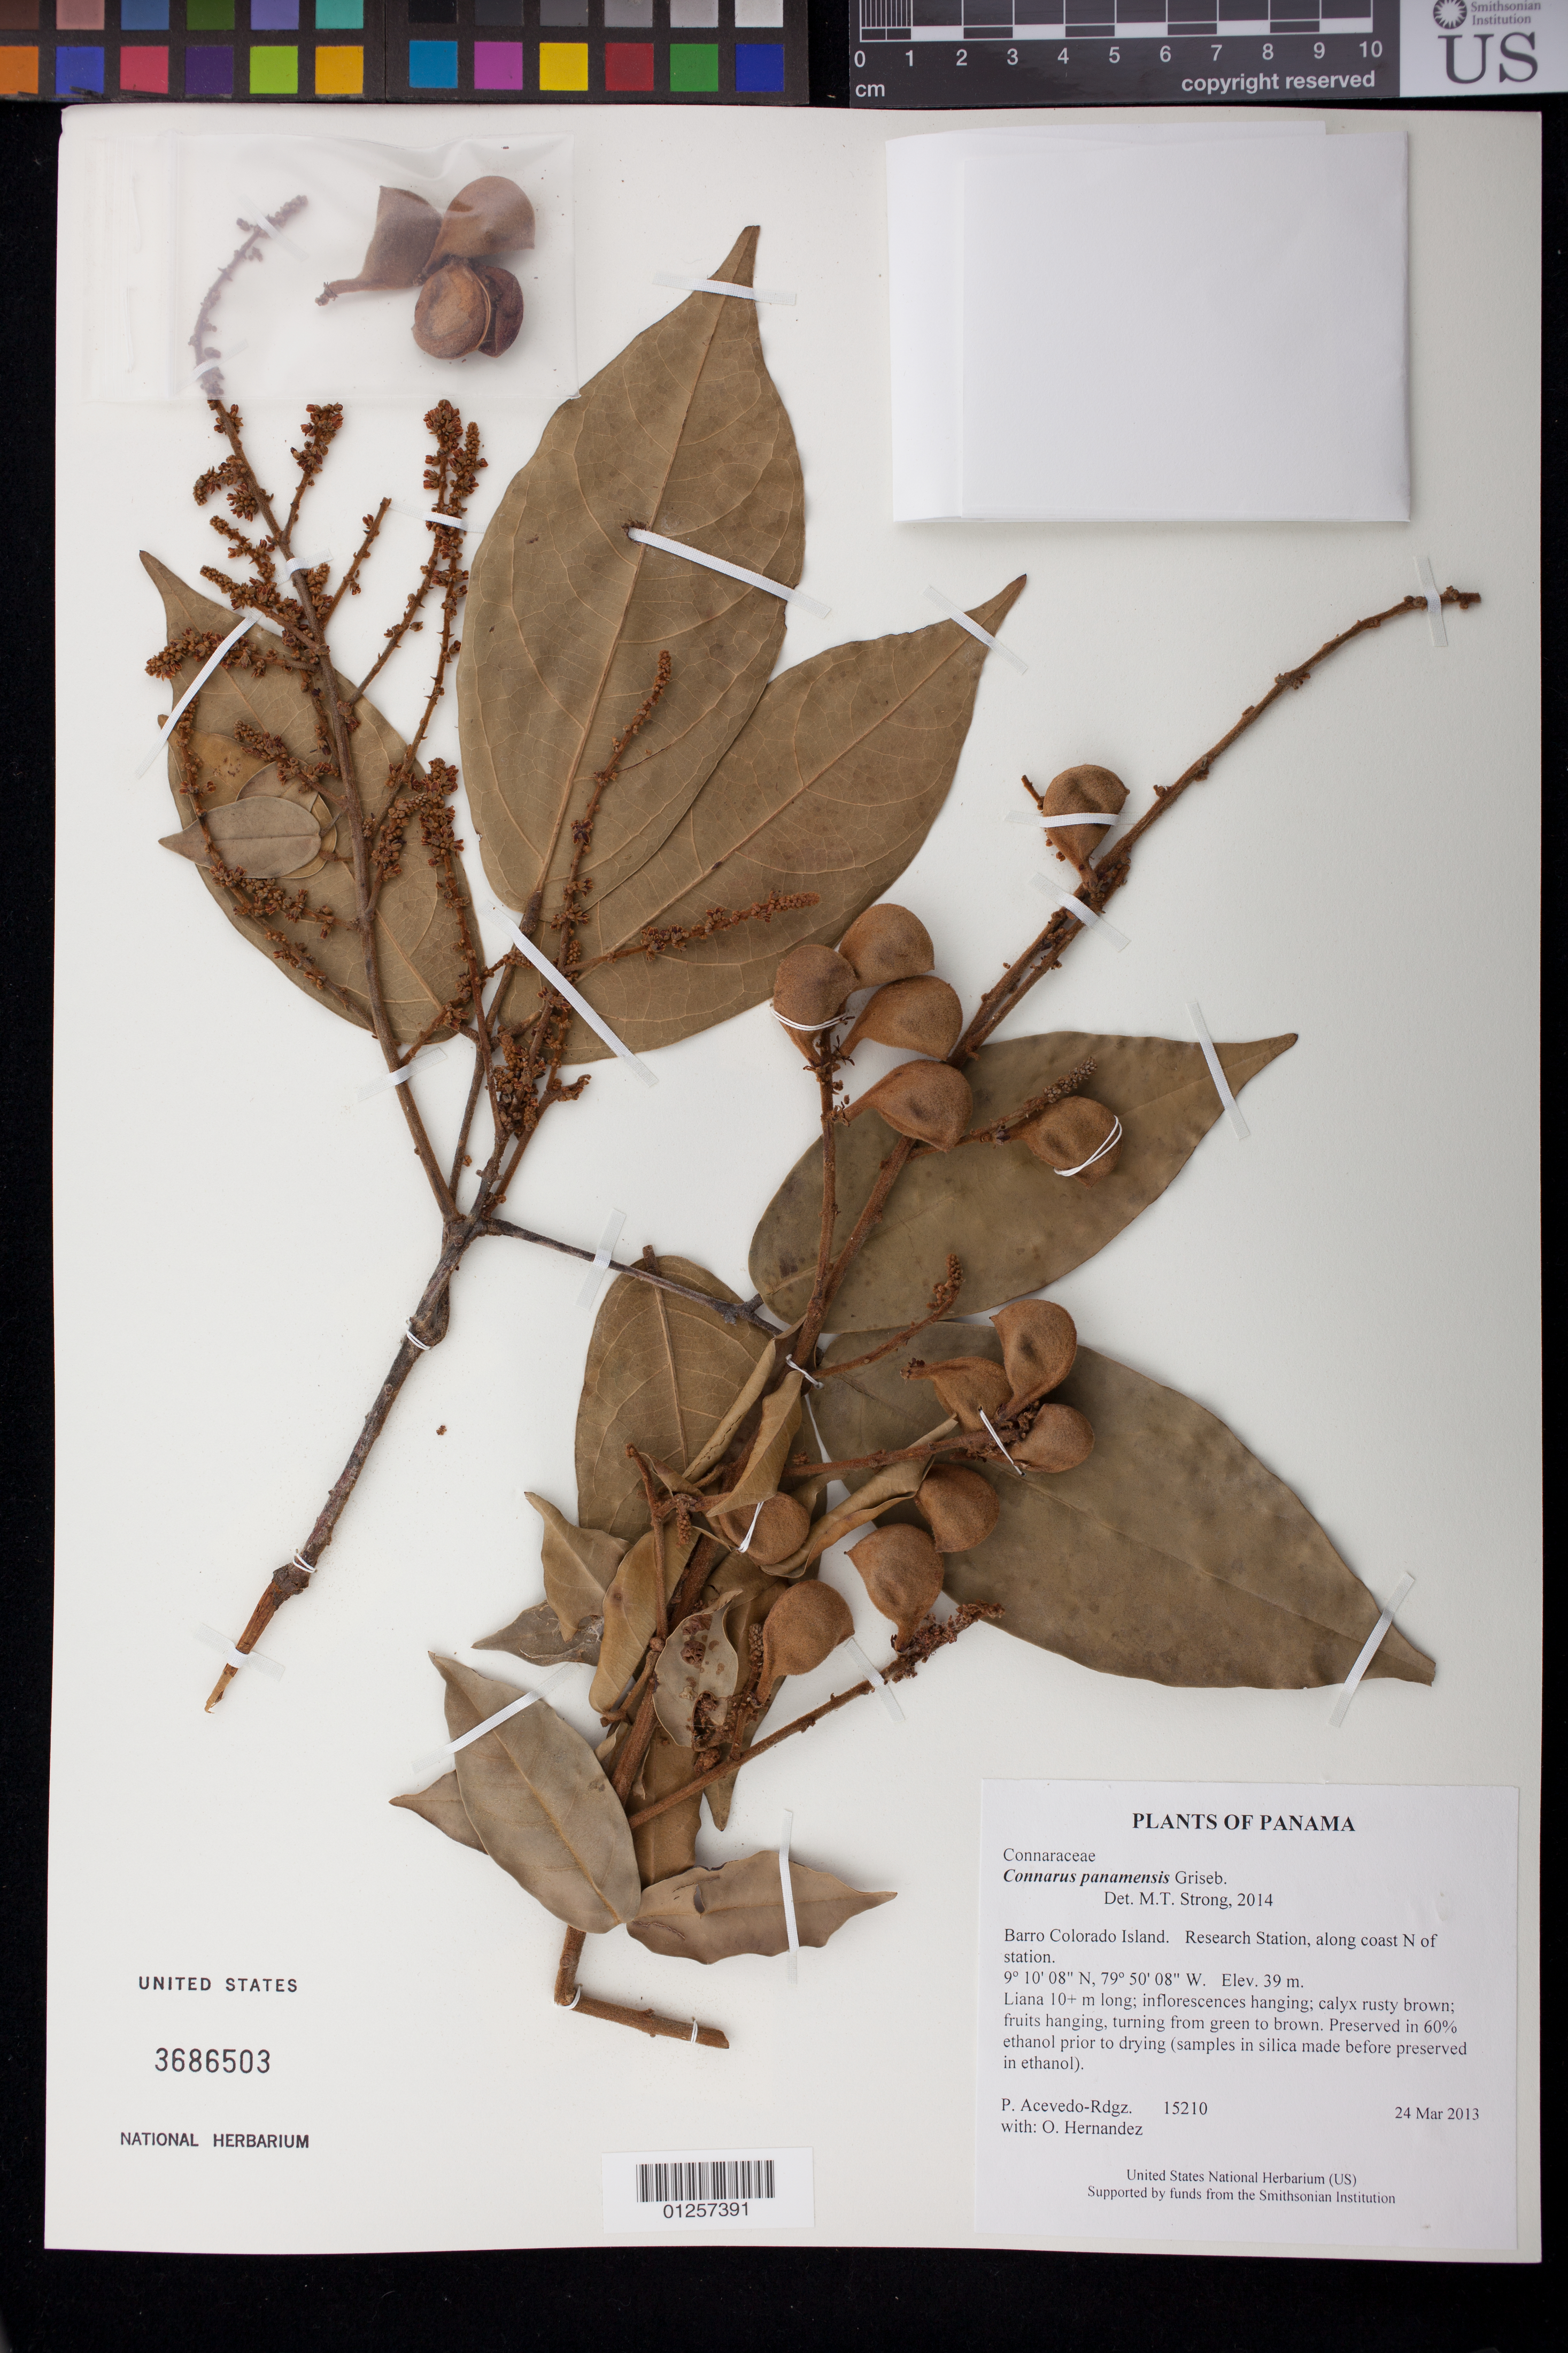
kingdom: Plantae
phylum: Tracheophyta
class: Magnoliopsida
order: Oxalidales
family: Connaraceae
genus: Connarus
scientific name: Connarus panamensis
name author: Turcz.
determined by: Strong, M. T., (US), Smithsonian Institution - National Museum of Natural History (UNITED STATES)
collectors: P. Acevedo-Rodr. & O. Hernandez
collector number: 15210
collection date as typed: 24 Mar 2013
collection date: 2013-03-24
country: Panama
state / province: Panamá Oeste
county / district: Canal Zone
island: Barro Colorado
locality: Research Station, along coast N of station.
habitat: Along coast.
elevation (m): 39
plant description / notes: US, PMA. SCZ, NY, MO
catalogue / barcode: US 3686503